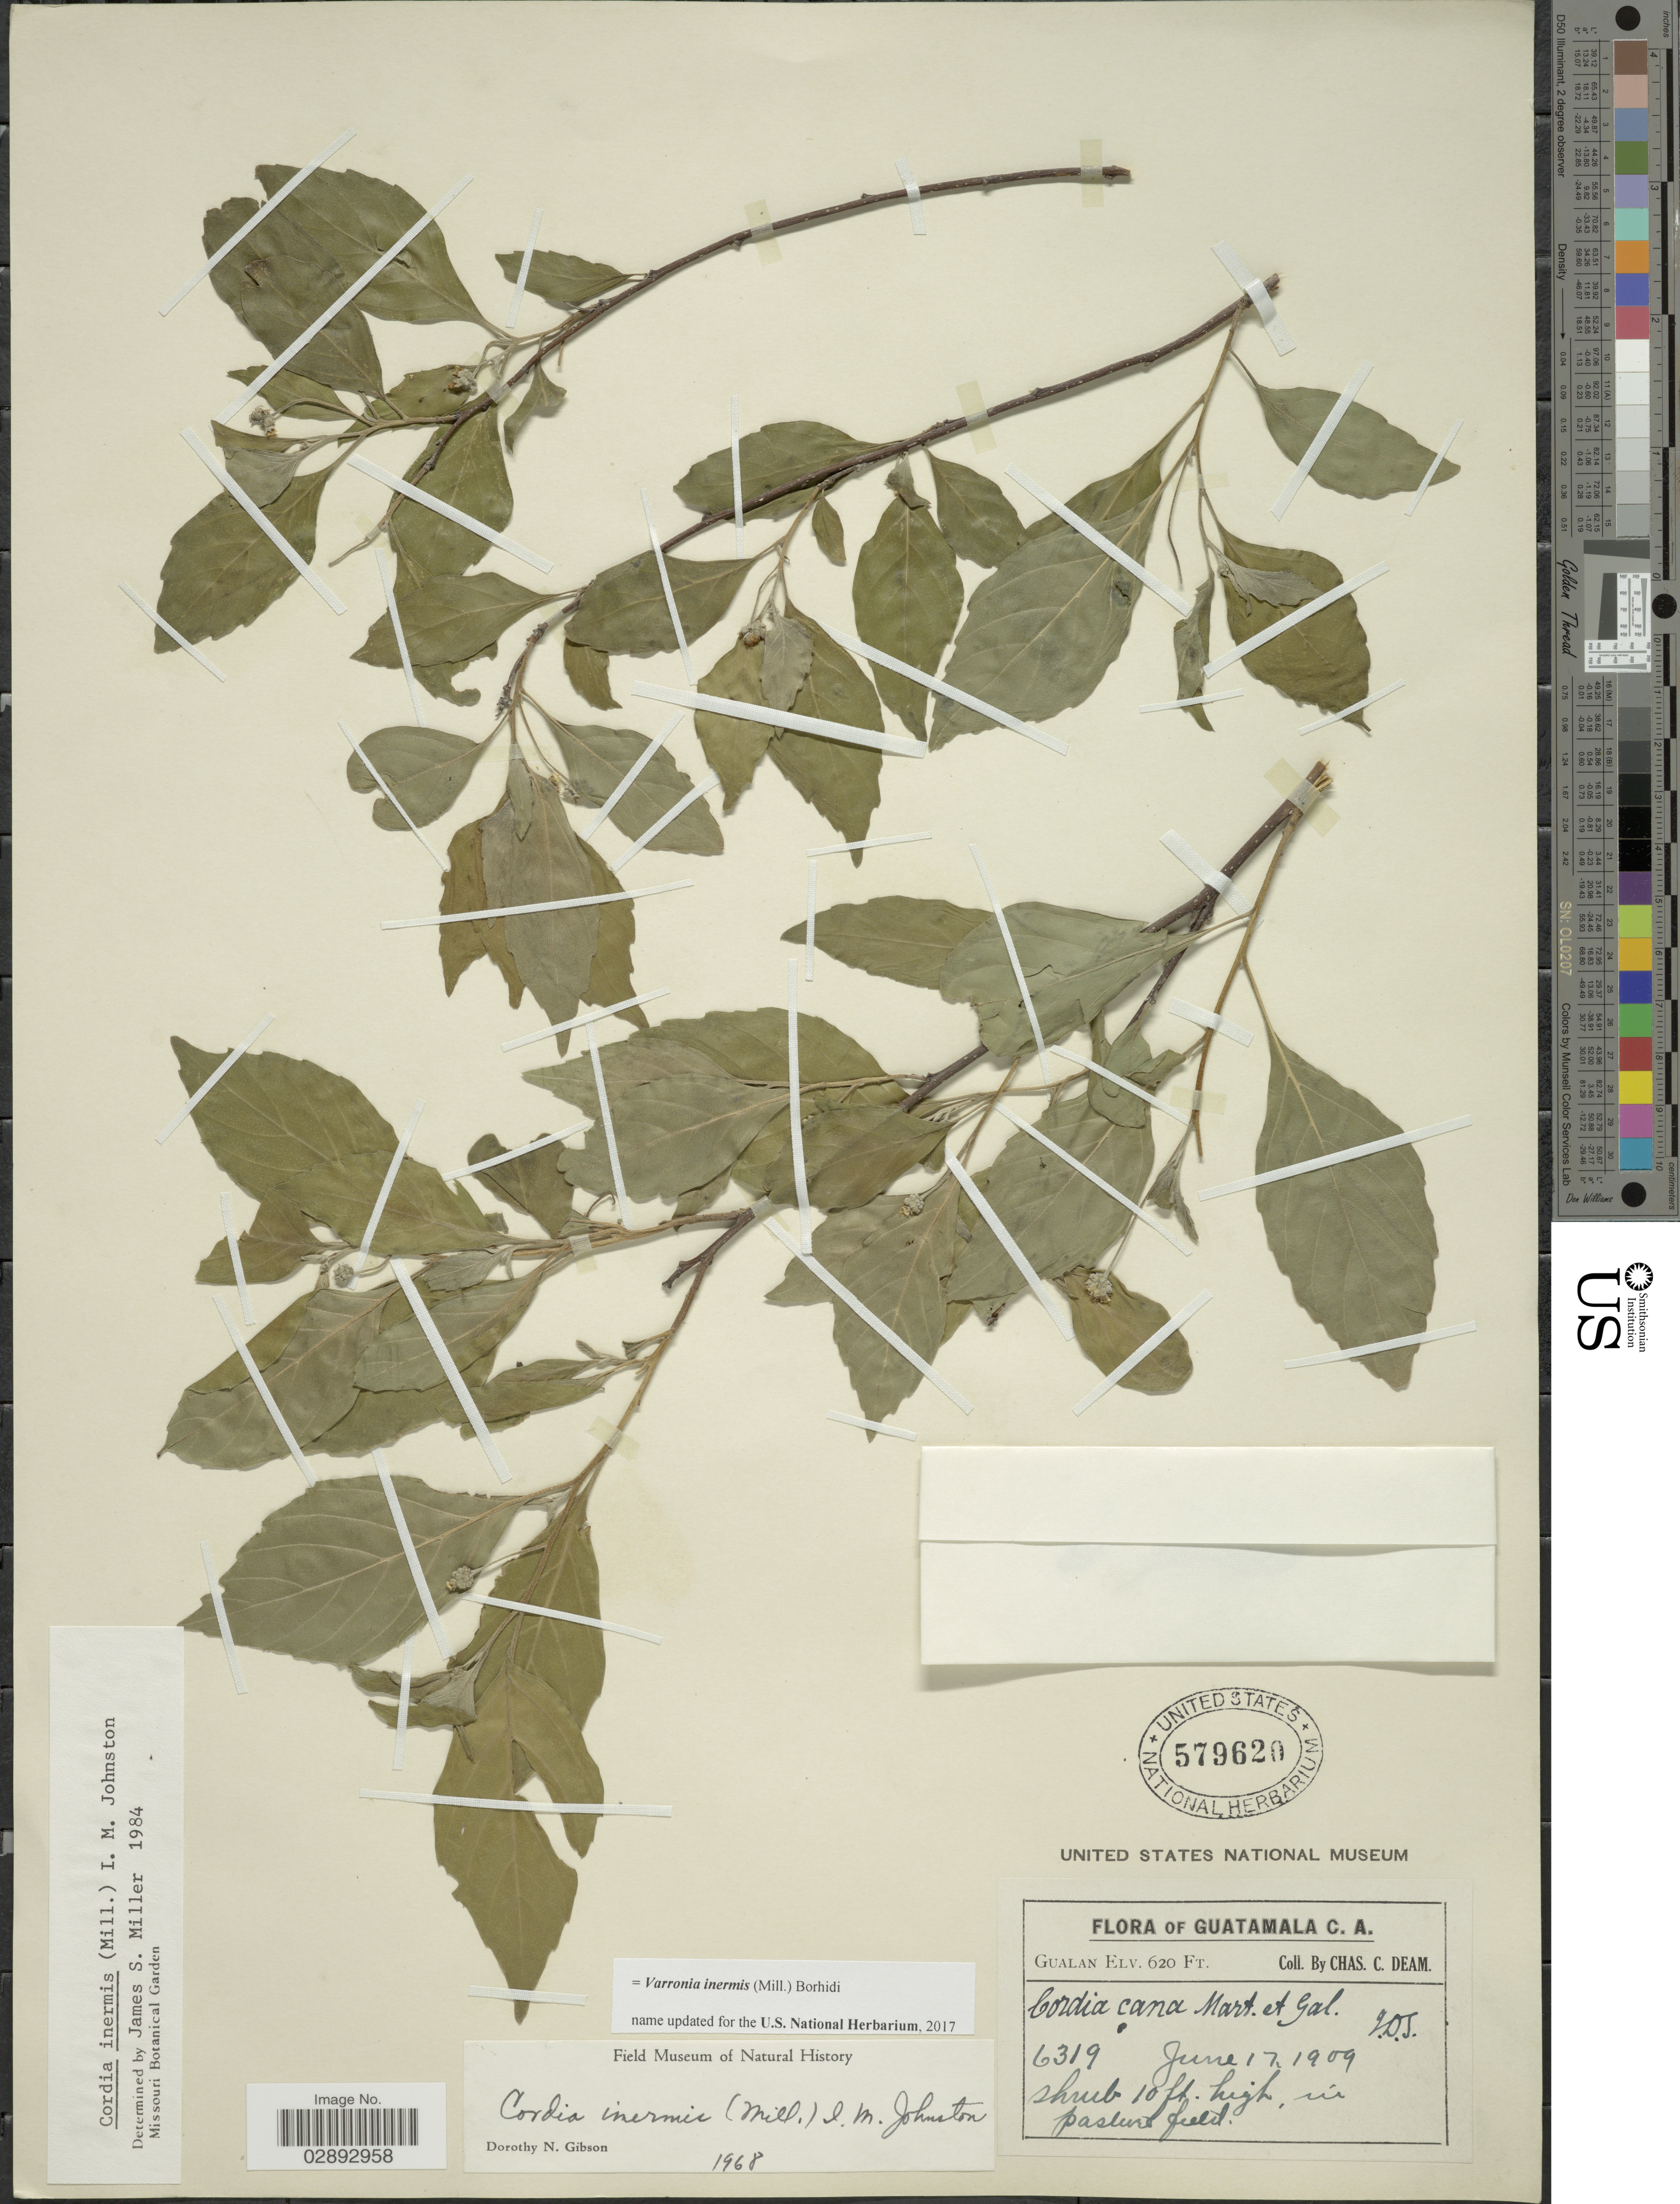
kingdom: Plantae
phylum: Tracheophyta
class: Magnoliopsida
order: Boraginales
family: Cordiaceae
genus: Varronia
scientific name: Varronia inermis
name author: (Mill.) Borhidi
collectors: C. C. Deam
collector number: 6319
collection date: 1909-06-17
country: Guatemala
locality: C.A. Gualan.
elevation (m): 189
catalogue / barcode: US 579620